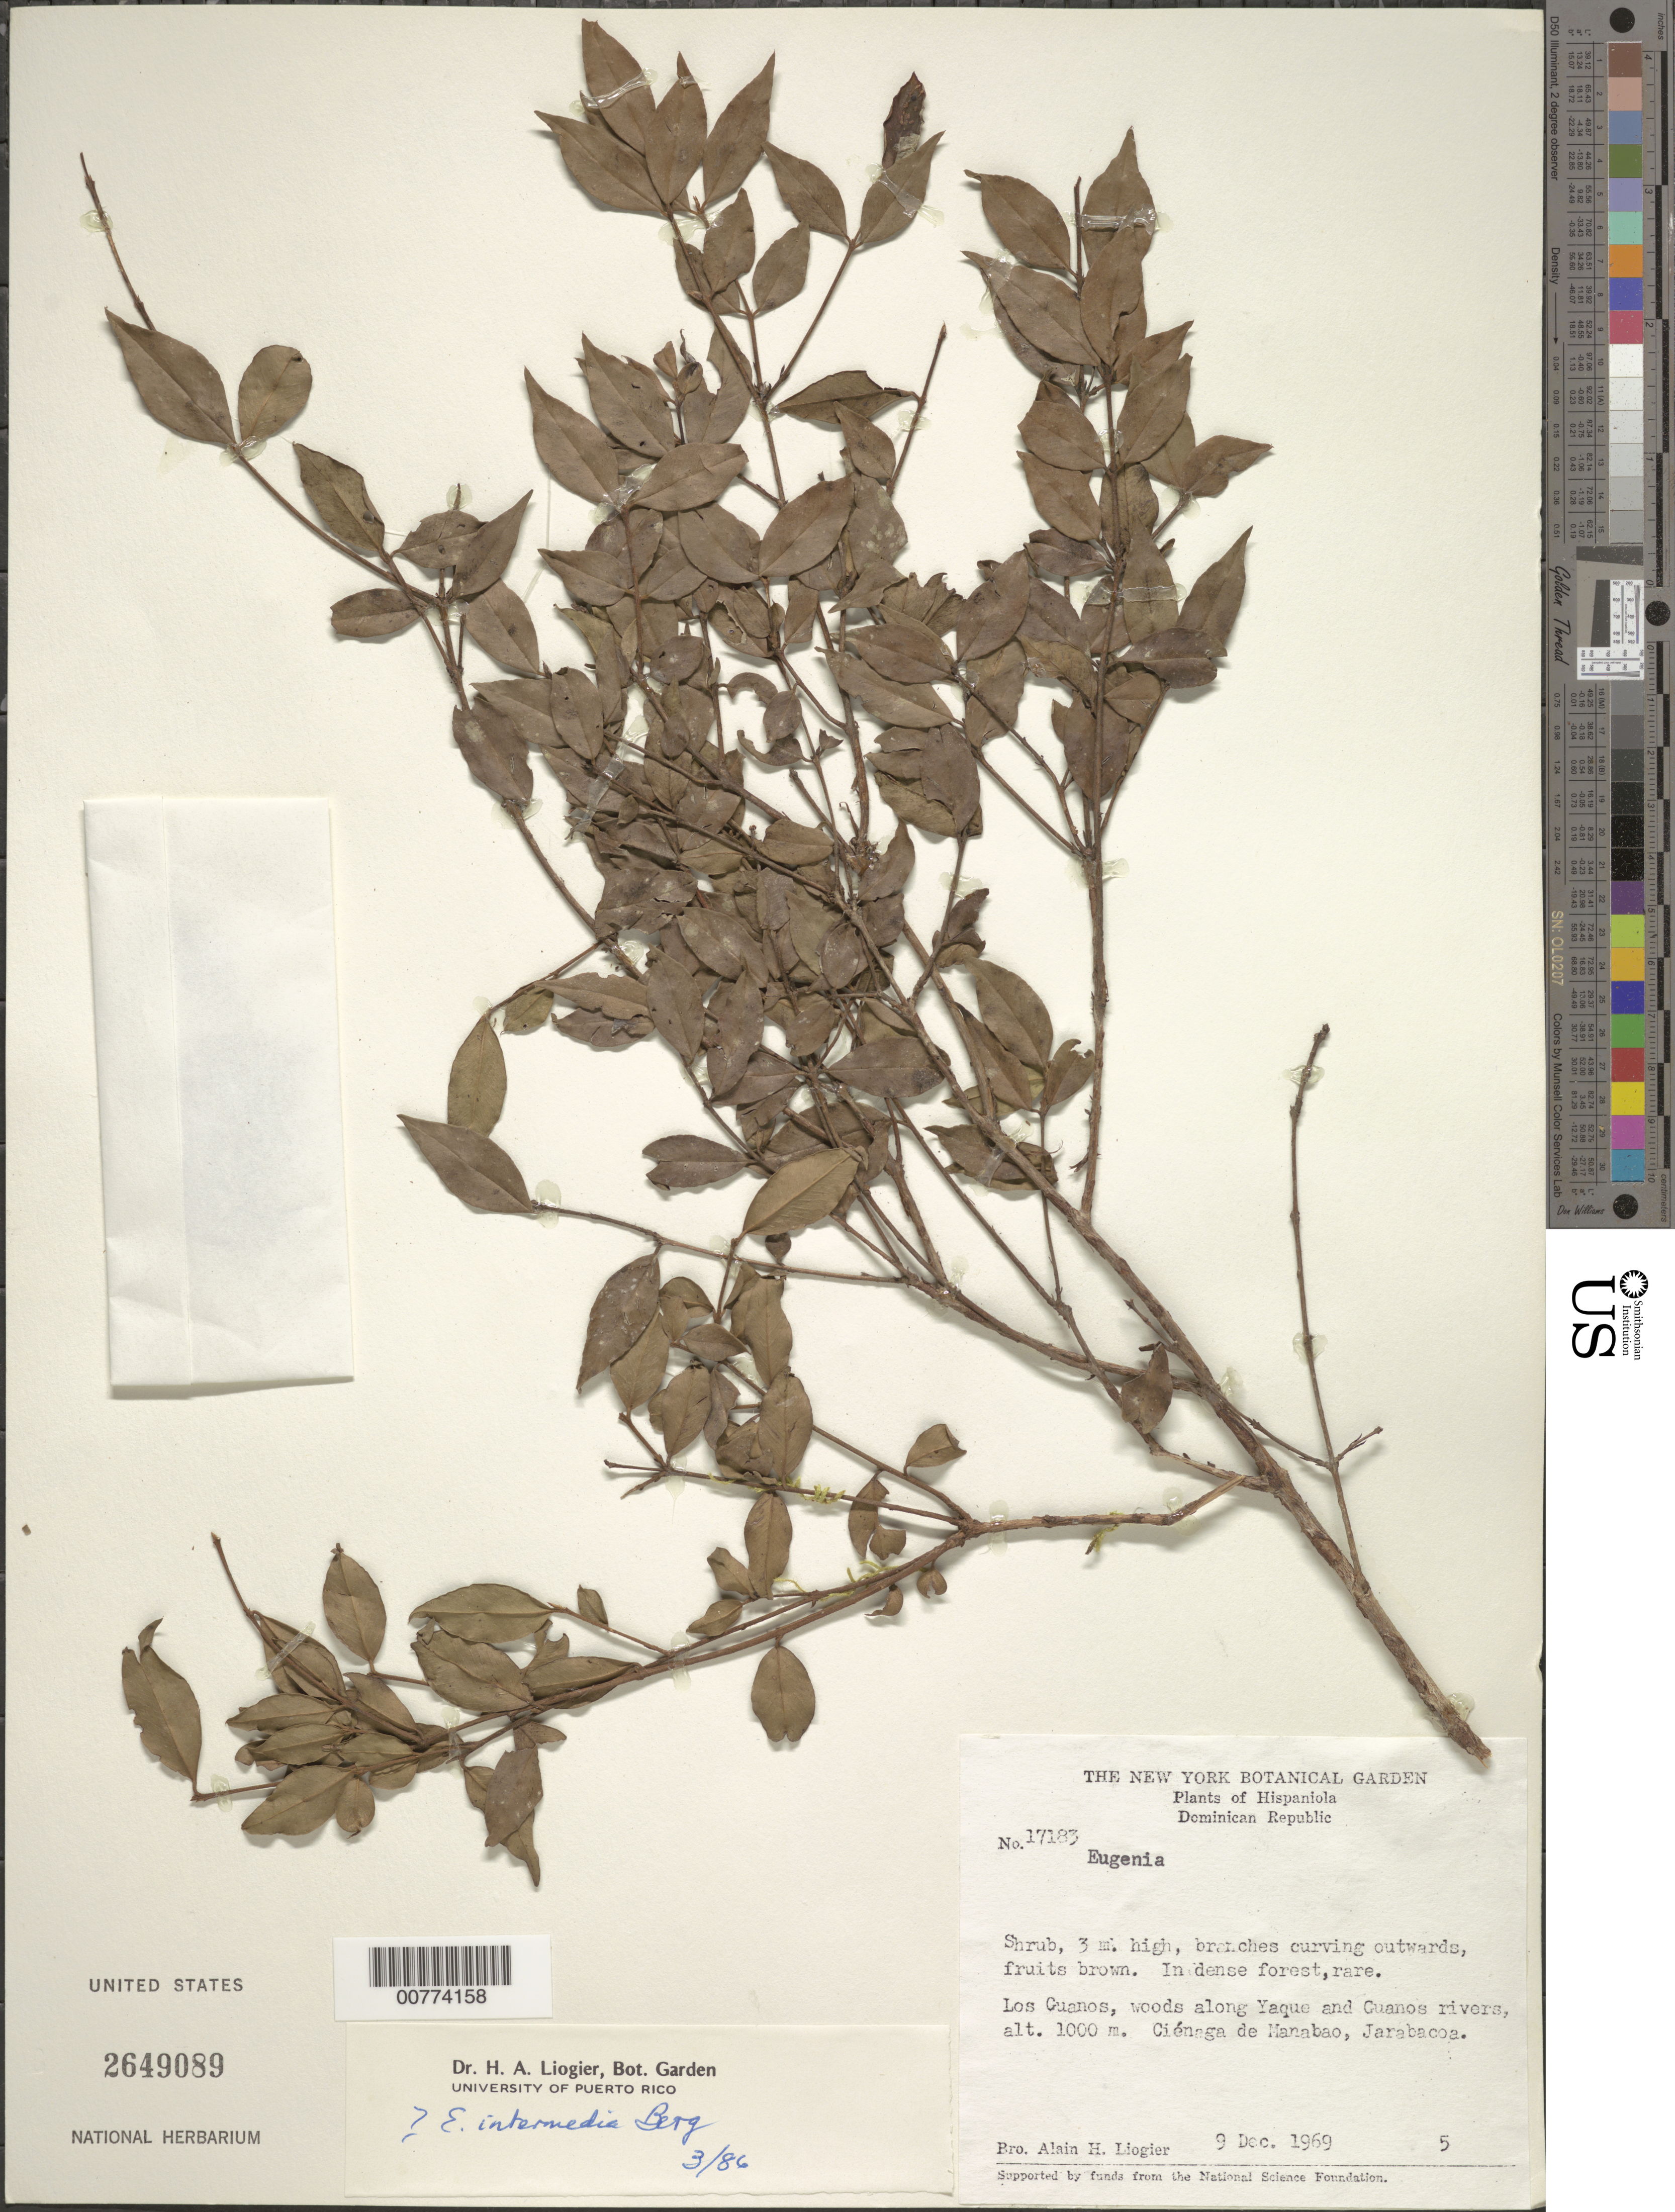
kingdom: Plantae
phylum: Tracheophyta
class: Magnoliopsida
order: Myrtales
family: Myrtaceae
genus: Eugenia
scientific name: Eugenia intermedia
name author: O. Berg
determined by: Liogier, Alain H.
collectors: A. H. Liogier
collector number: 17183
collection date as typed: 09 Dec 1969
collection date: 1969-12-09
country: Dominican Republic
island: Hispaniola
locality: Ciénega de Manabao, Jarabacoa; Los Cuanos, woods along Yaque and Cuanos rivers.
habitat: In dense forest.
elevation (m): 1000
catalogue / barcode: US 2649089